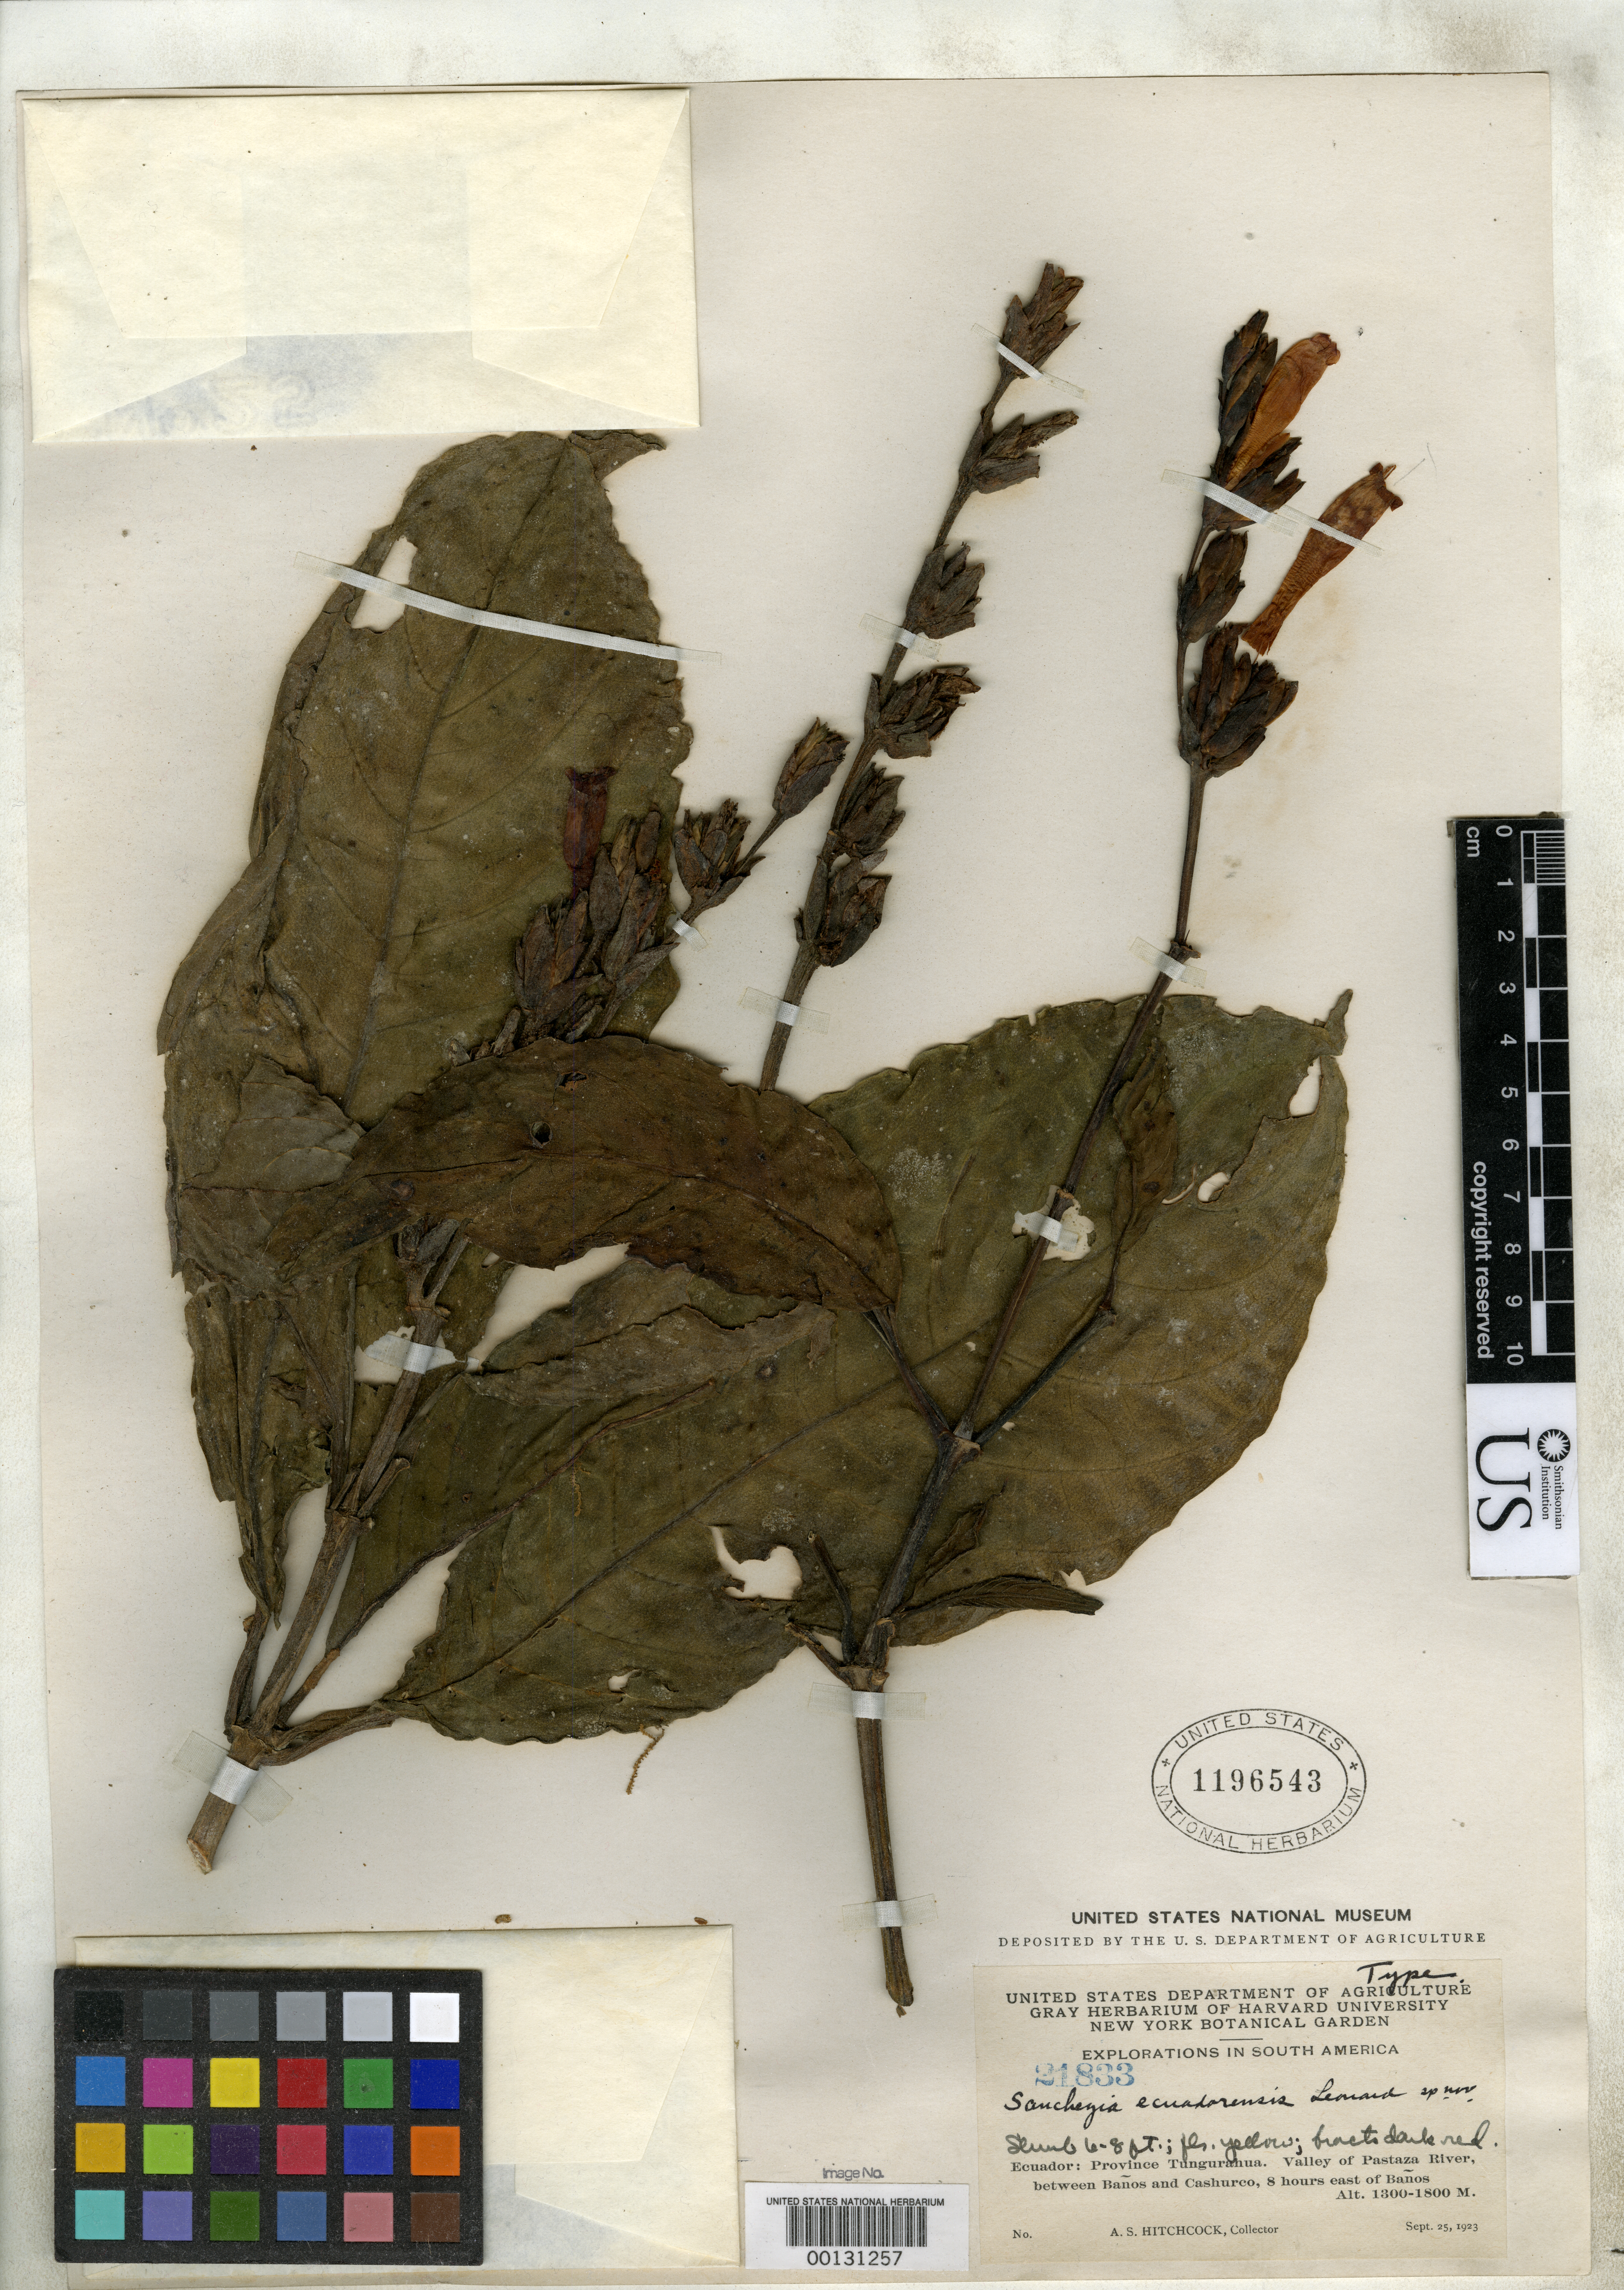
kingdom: Plantae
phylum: Tracheophyta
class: Magnoliopsida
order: Lamiales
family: Acanthaceae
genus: Sanchezia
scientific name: Sanchezia ecuadorensis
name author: Leonard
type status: Holotype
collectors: A. S. Hitchcock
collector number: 21833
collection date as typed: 25 Sep 1923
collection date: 1923-09-25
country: Ecuador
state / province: Tungurahua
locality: Pastaza River, between Banos and Cashurco.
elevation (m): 1300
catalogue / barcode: US 1196543